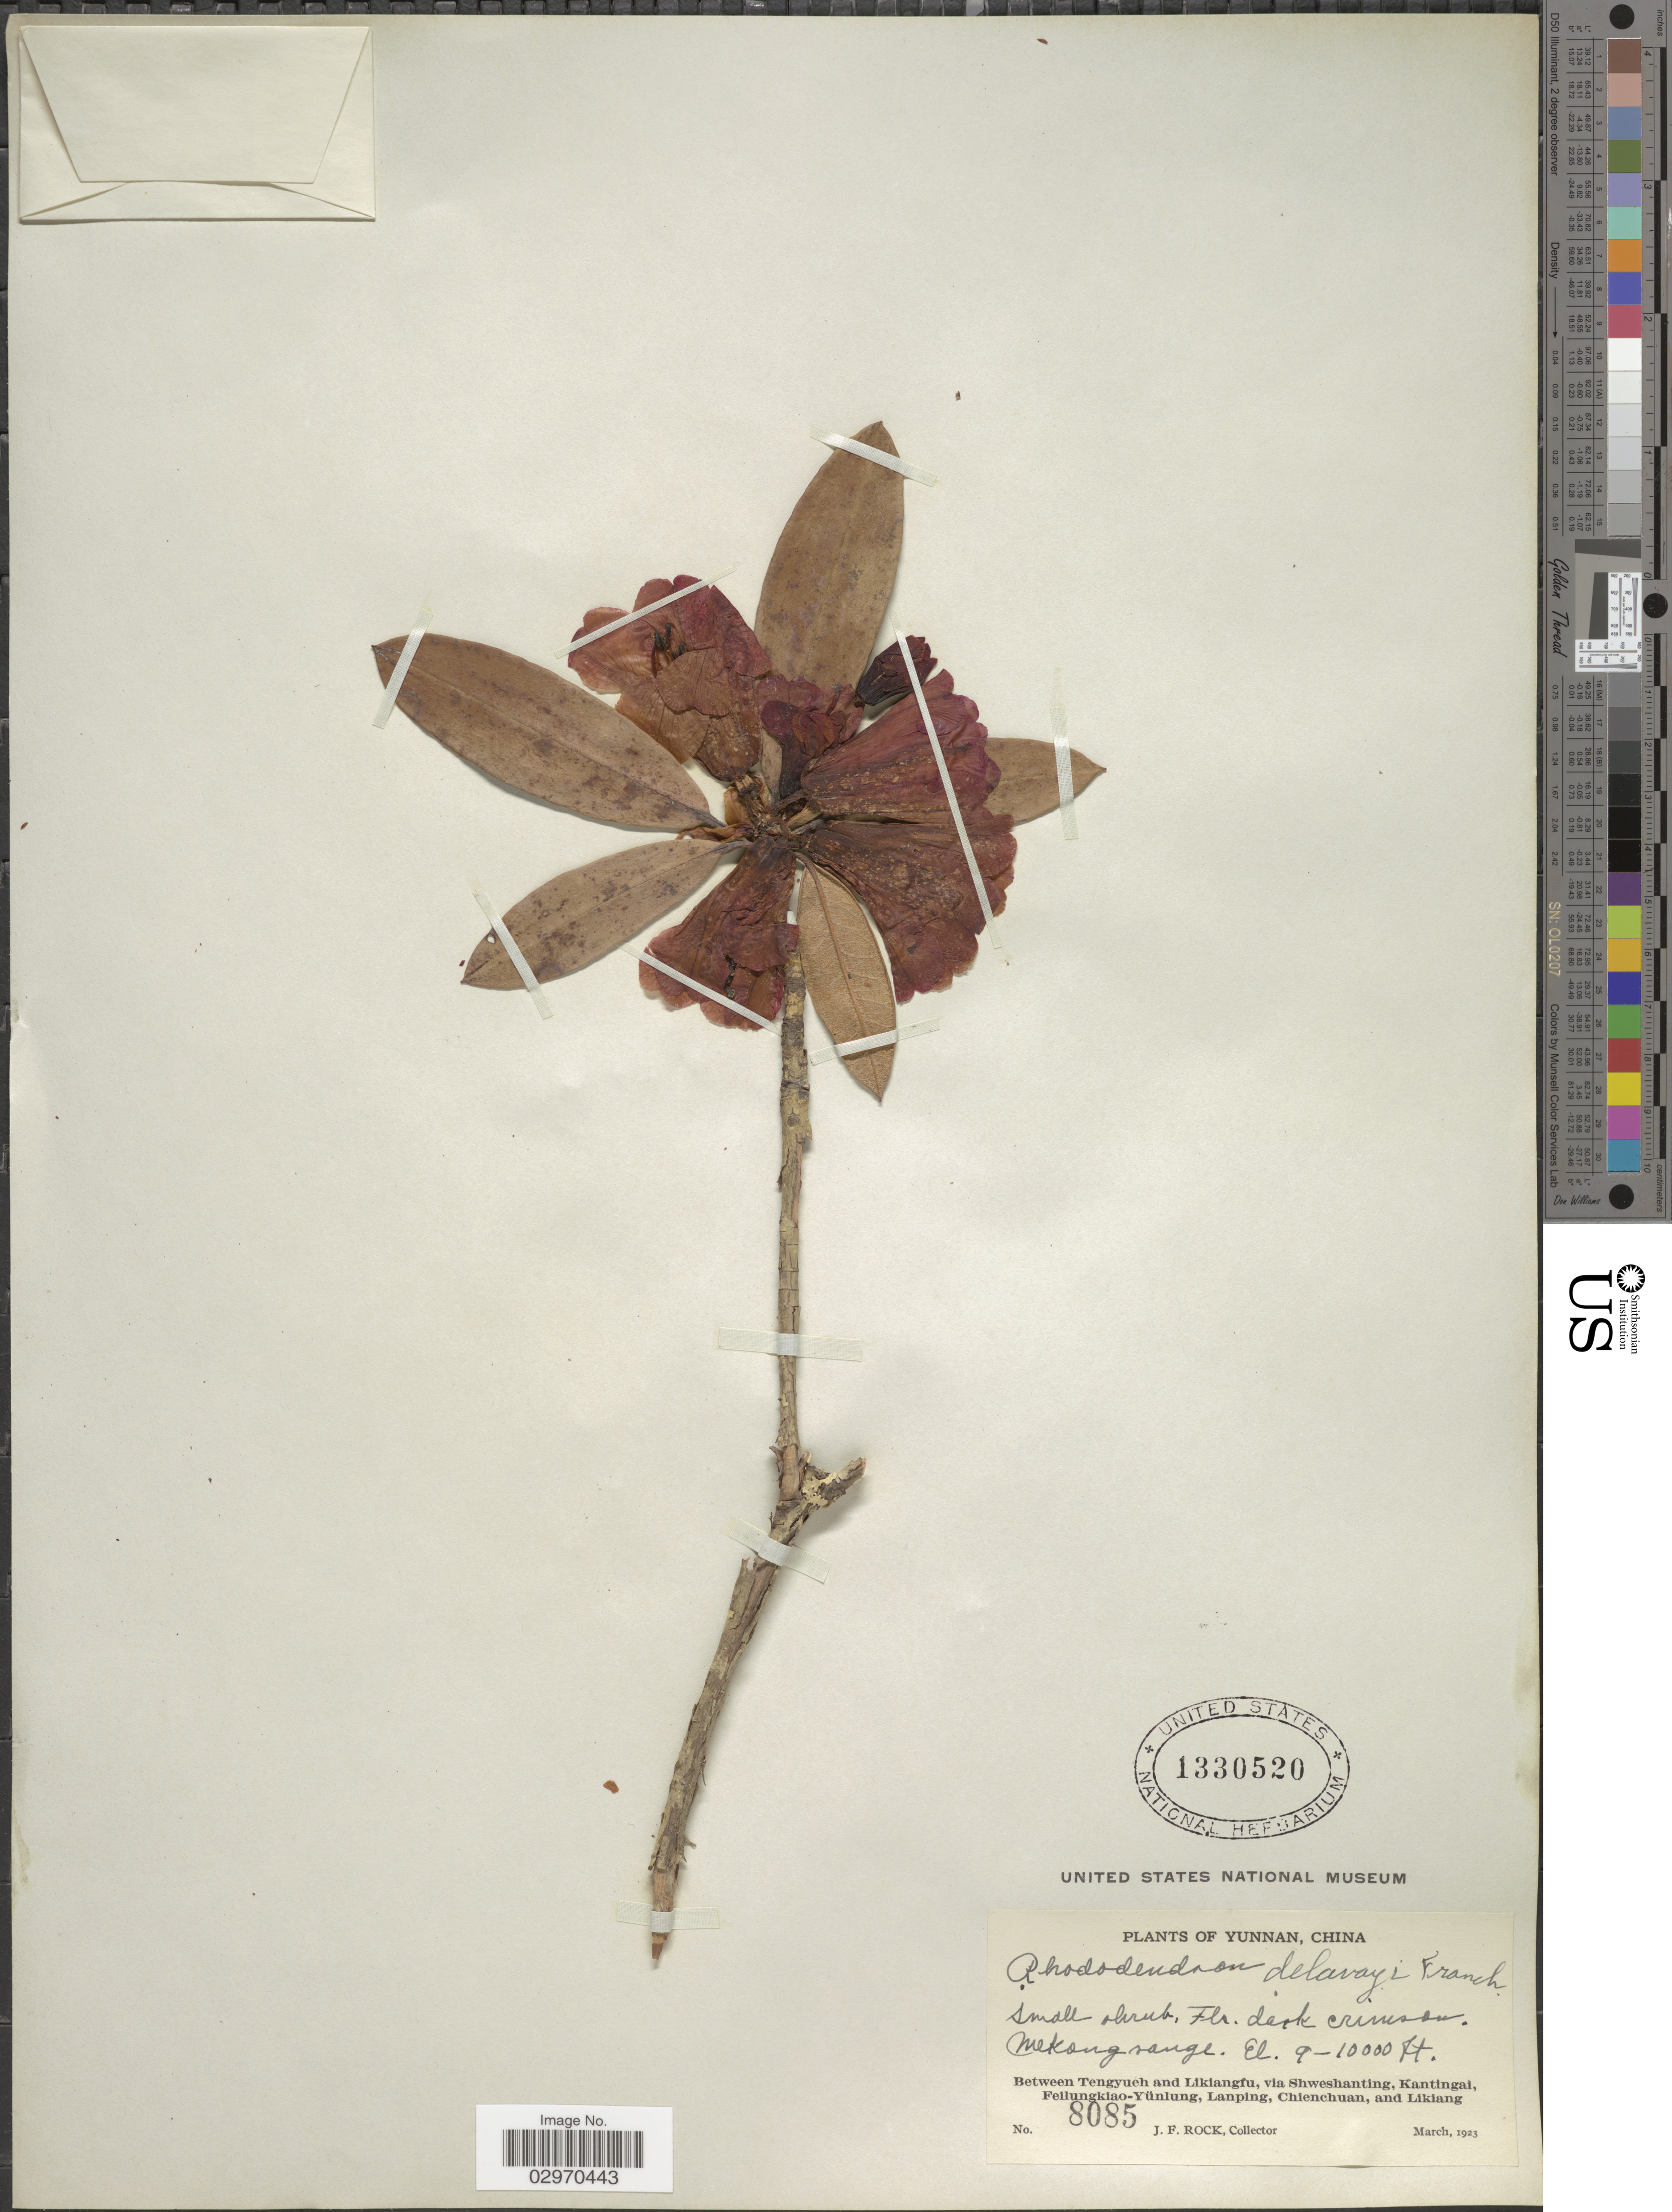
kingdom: Plantae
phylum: Tracheophyta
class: Magnoliopsida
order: Ericales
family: Ericaceae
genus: Rhododendron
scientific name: Rhododendron delavayi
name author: Franch.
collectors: J. Rock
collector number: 8085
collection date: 1923-03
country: China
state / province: Yunnan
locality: Mekong range. Between Tengyueh and Likiangfu, via Shweshanting, Kantingai, Feilungkiao-Yünlung, Lanping, Chienchuan, and Likiang.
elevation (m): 2743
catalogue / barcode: US 1330520